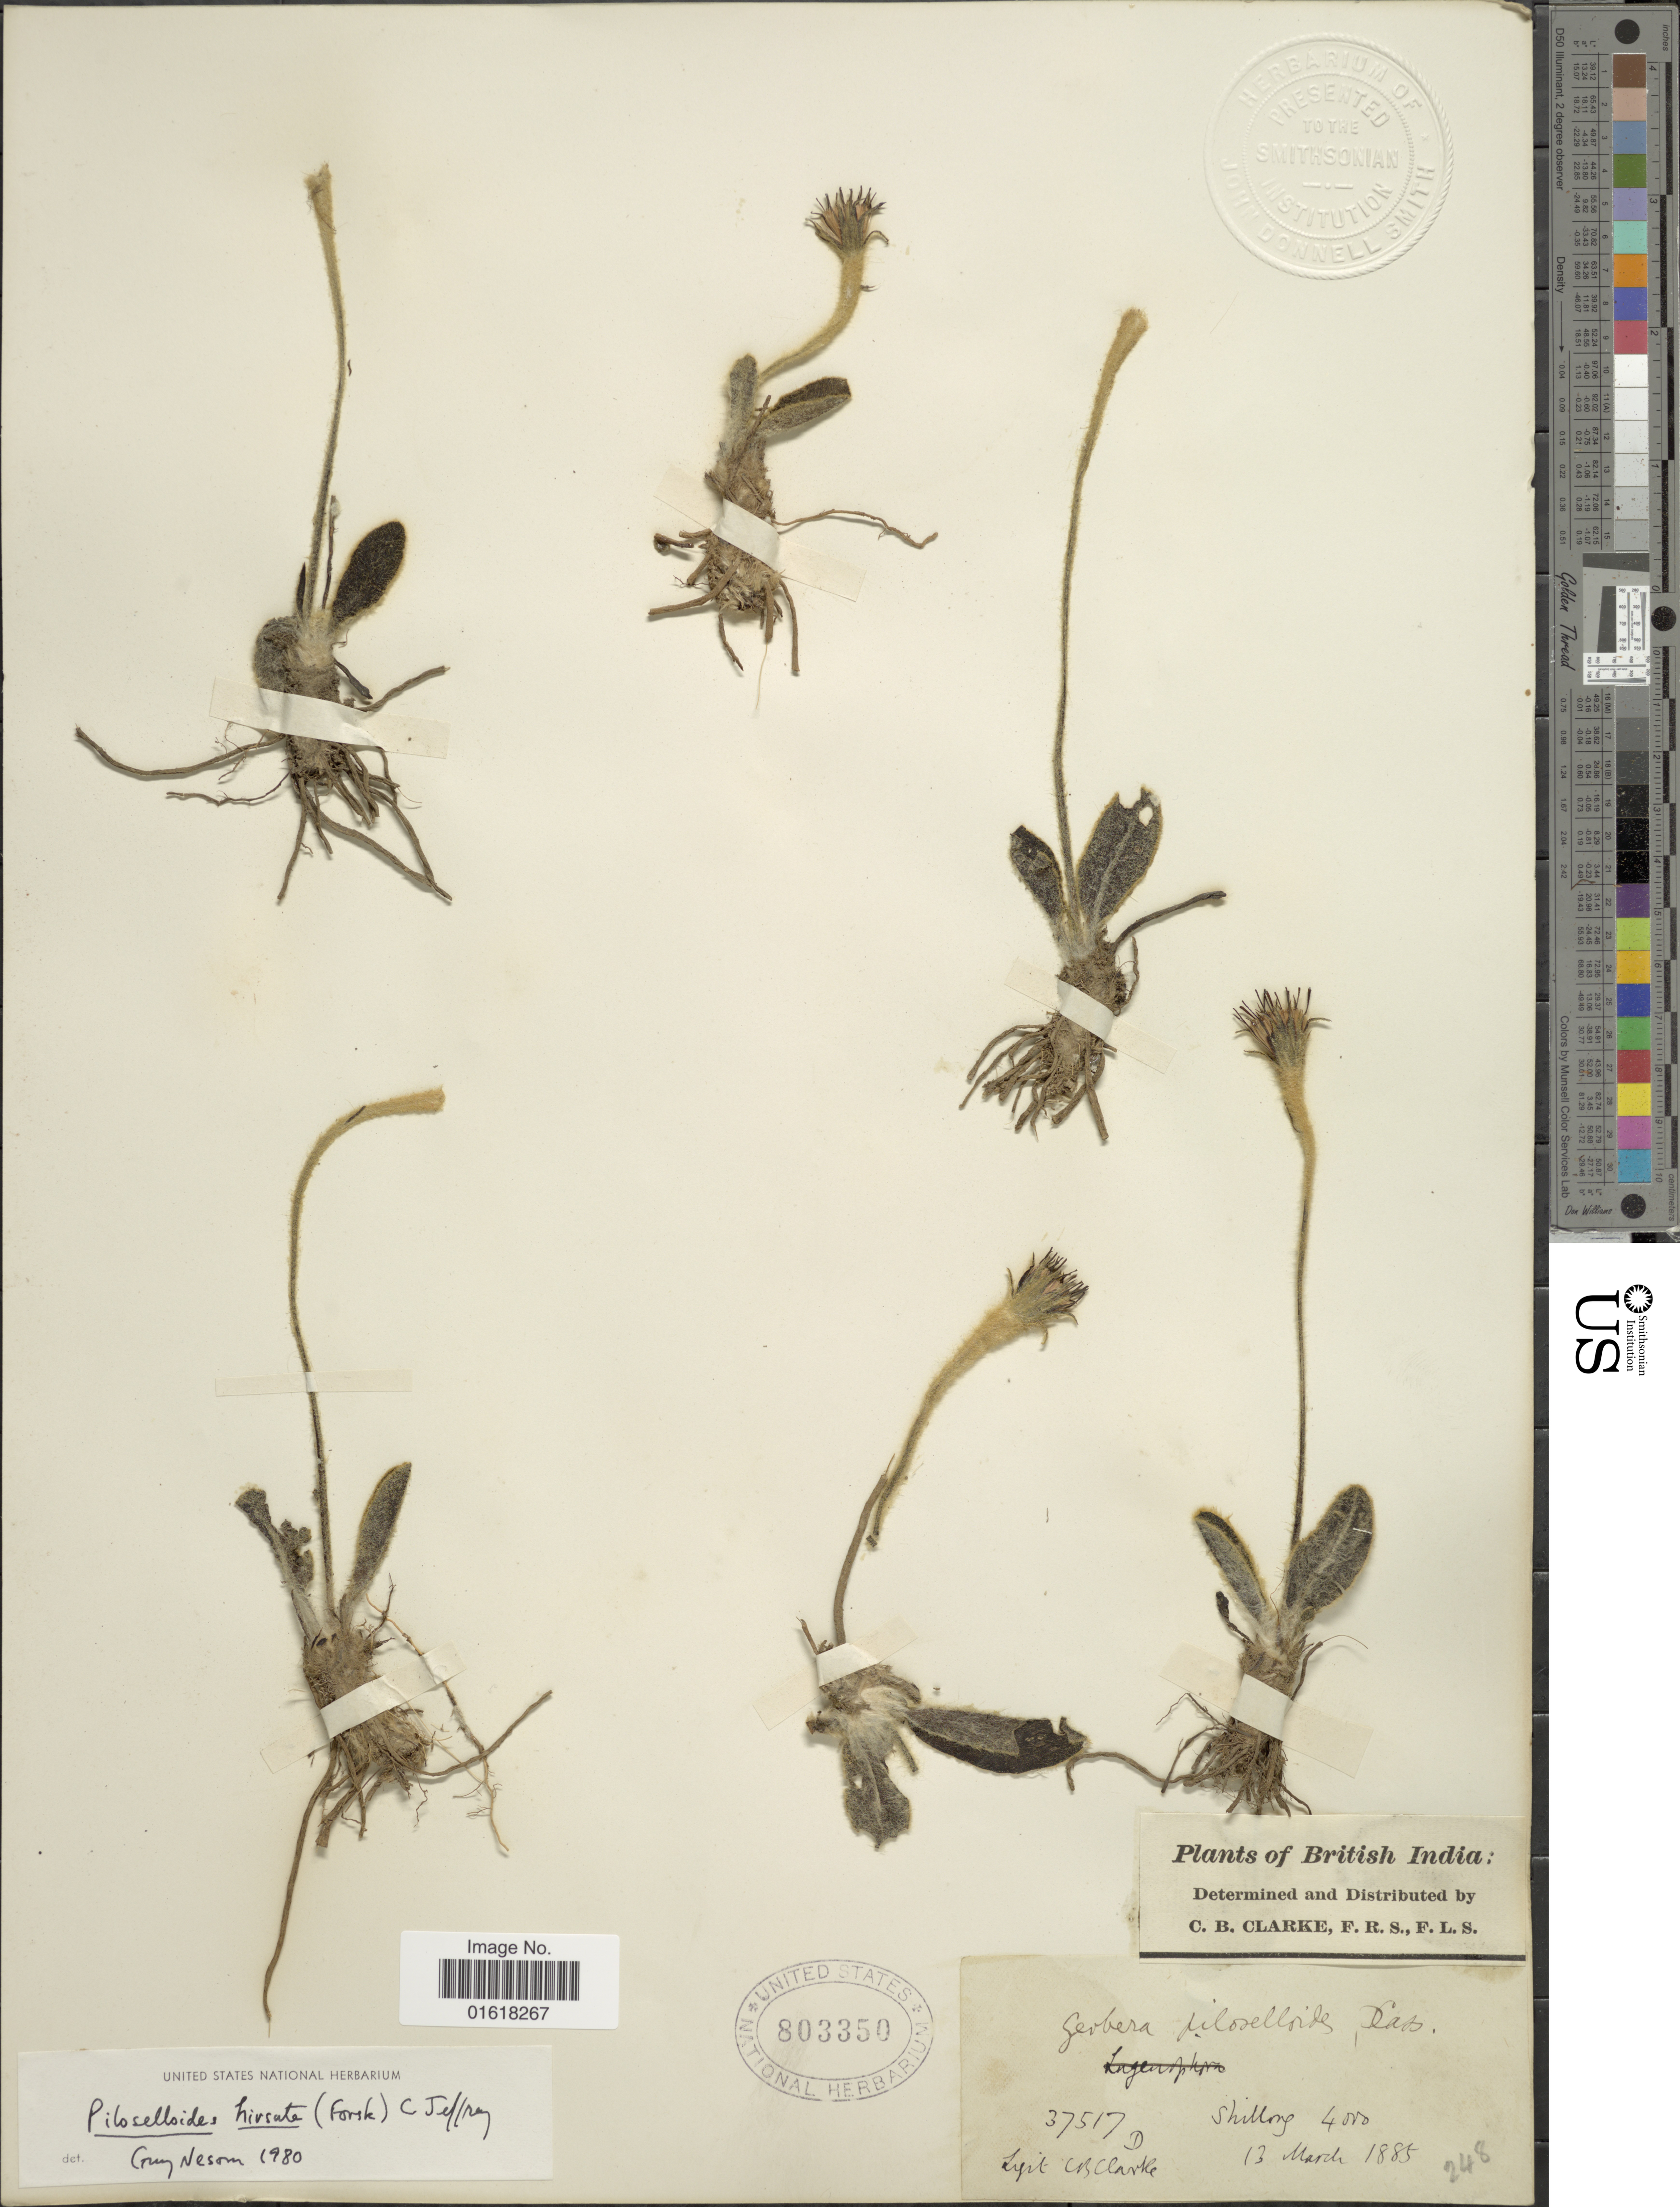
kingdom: Plantae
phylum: Tracheophyta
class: Magnoliopsida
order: Asterales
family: Asteraceae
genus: Piloselloides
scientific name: Piloselloides hirsuta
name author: (Forssk.) C. Jeffrey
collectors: C. B. Clarke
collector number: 37517D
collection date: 1888-03-13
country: India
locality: British India. Shillong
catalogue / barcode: US 803350